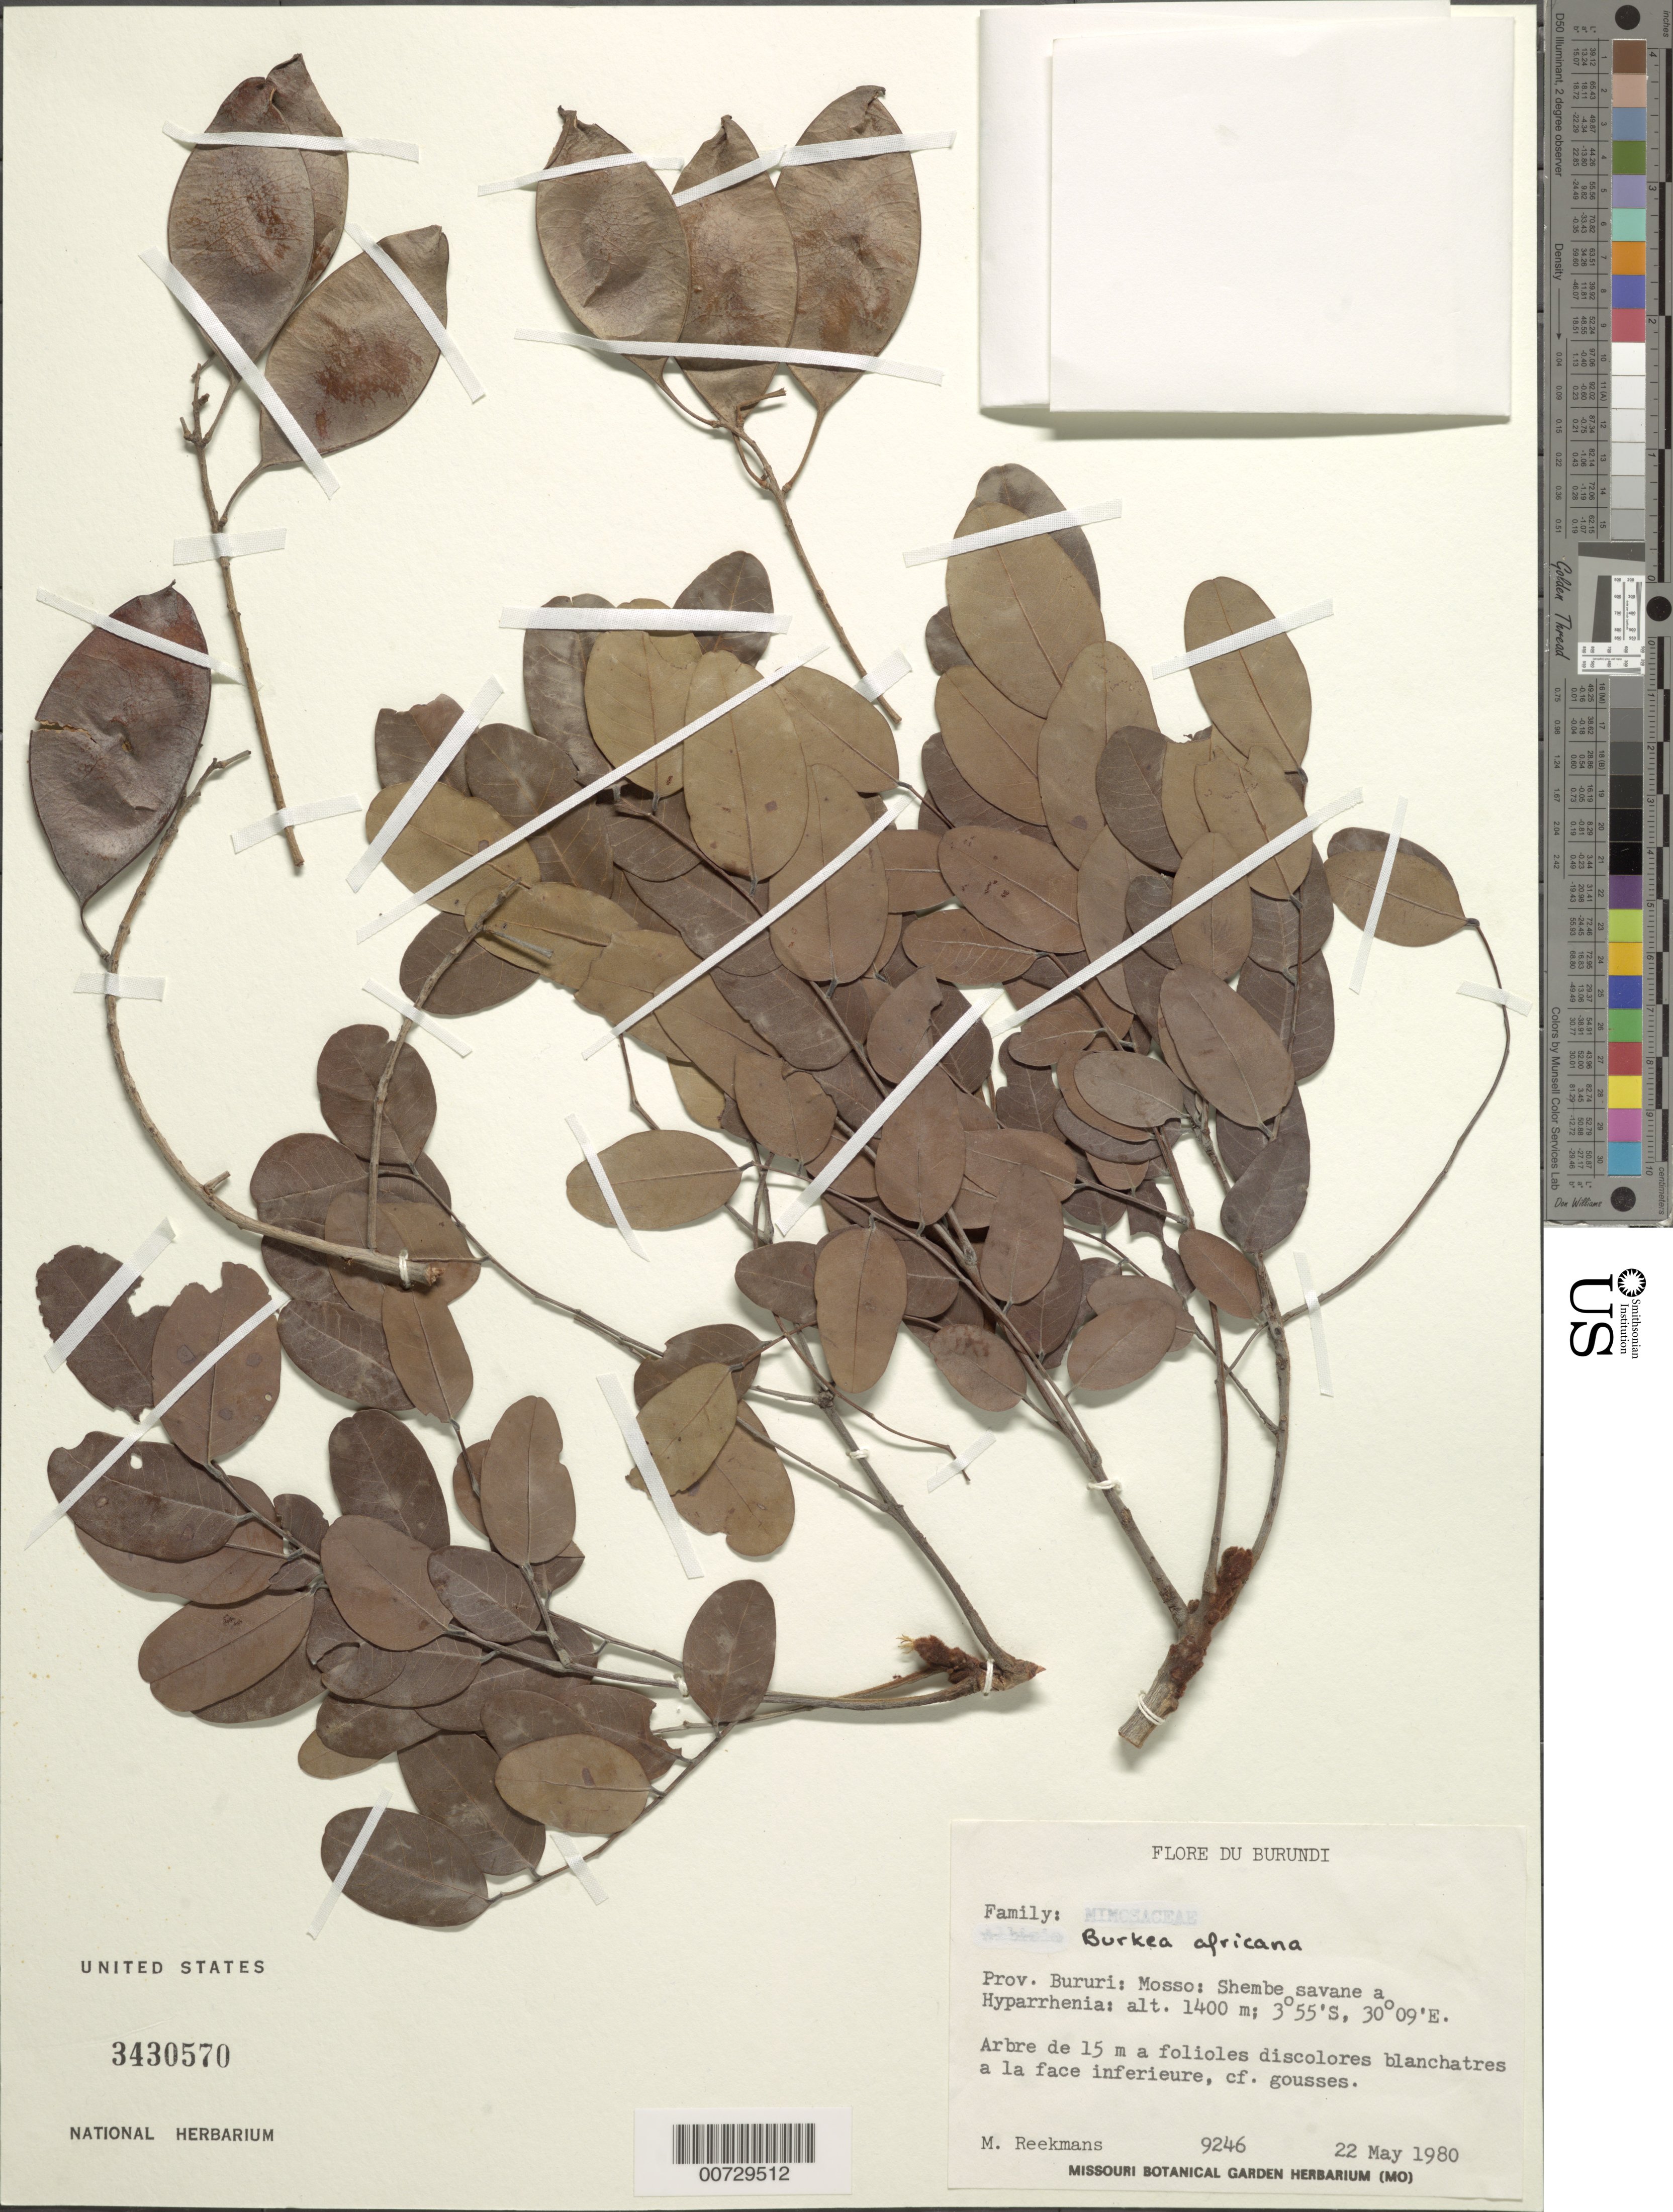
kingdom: Plantae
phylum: Tracheophyta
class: Magnoliopsida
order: Fabales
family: Fabaceae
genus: Burkea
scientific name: Burkea africana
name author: Hook.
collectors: M. Reekmans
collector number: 9246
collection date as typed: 22 May 1980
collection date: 1980-05-22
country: Burundi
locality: Mosso, Shembe savane a Hyparrhenia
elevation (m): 1400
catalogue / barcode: US 3430570